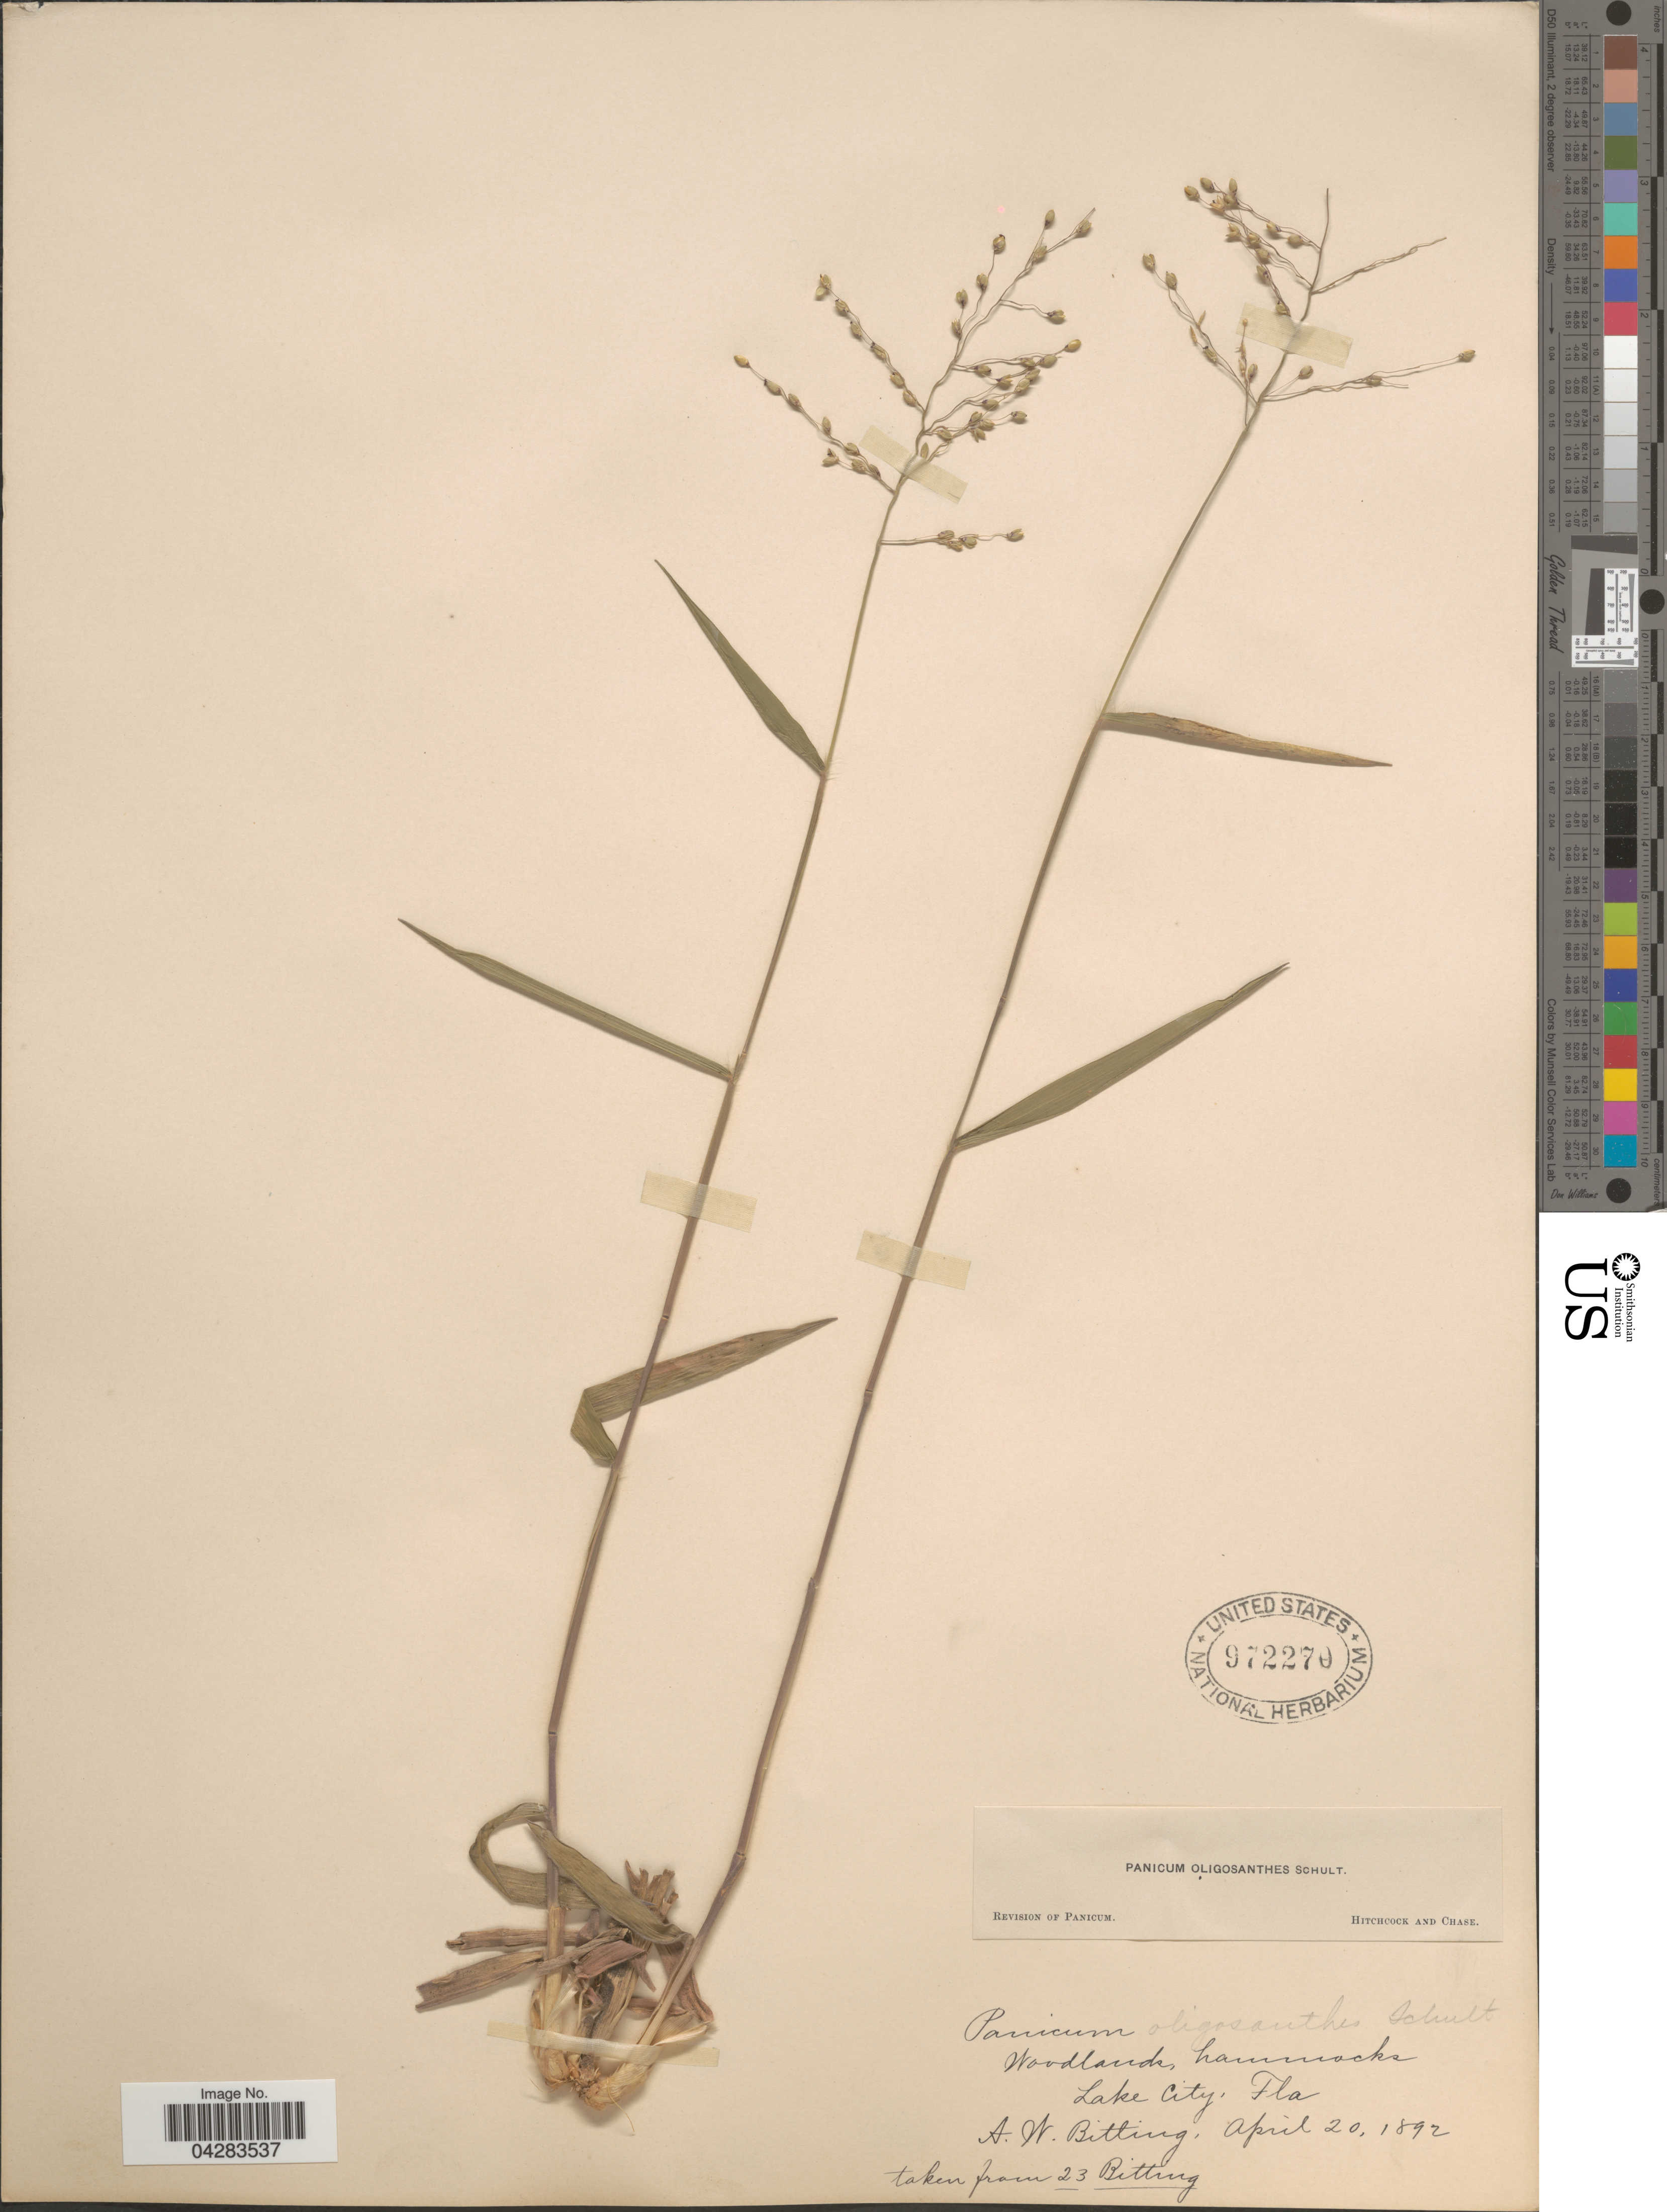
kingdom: Plantae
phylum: Tracheophyta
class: Liliopsida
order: Poales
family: Poaceae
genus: Dichanthelium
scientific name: Dichanthelium oligosanthes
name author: (Schult.) Gould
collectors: A. Bitting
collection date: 1892-04-20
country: United States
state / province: Florida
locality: Lake City.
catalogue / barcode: US 972270